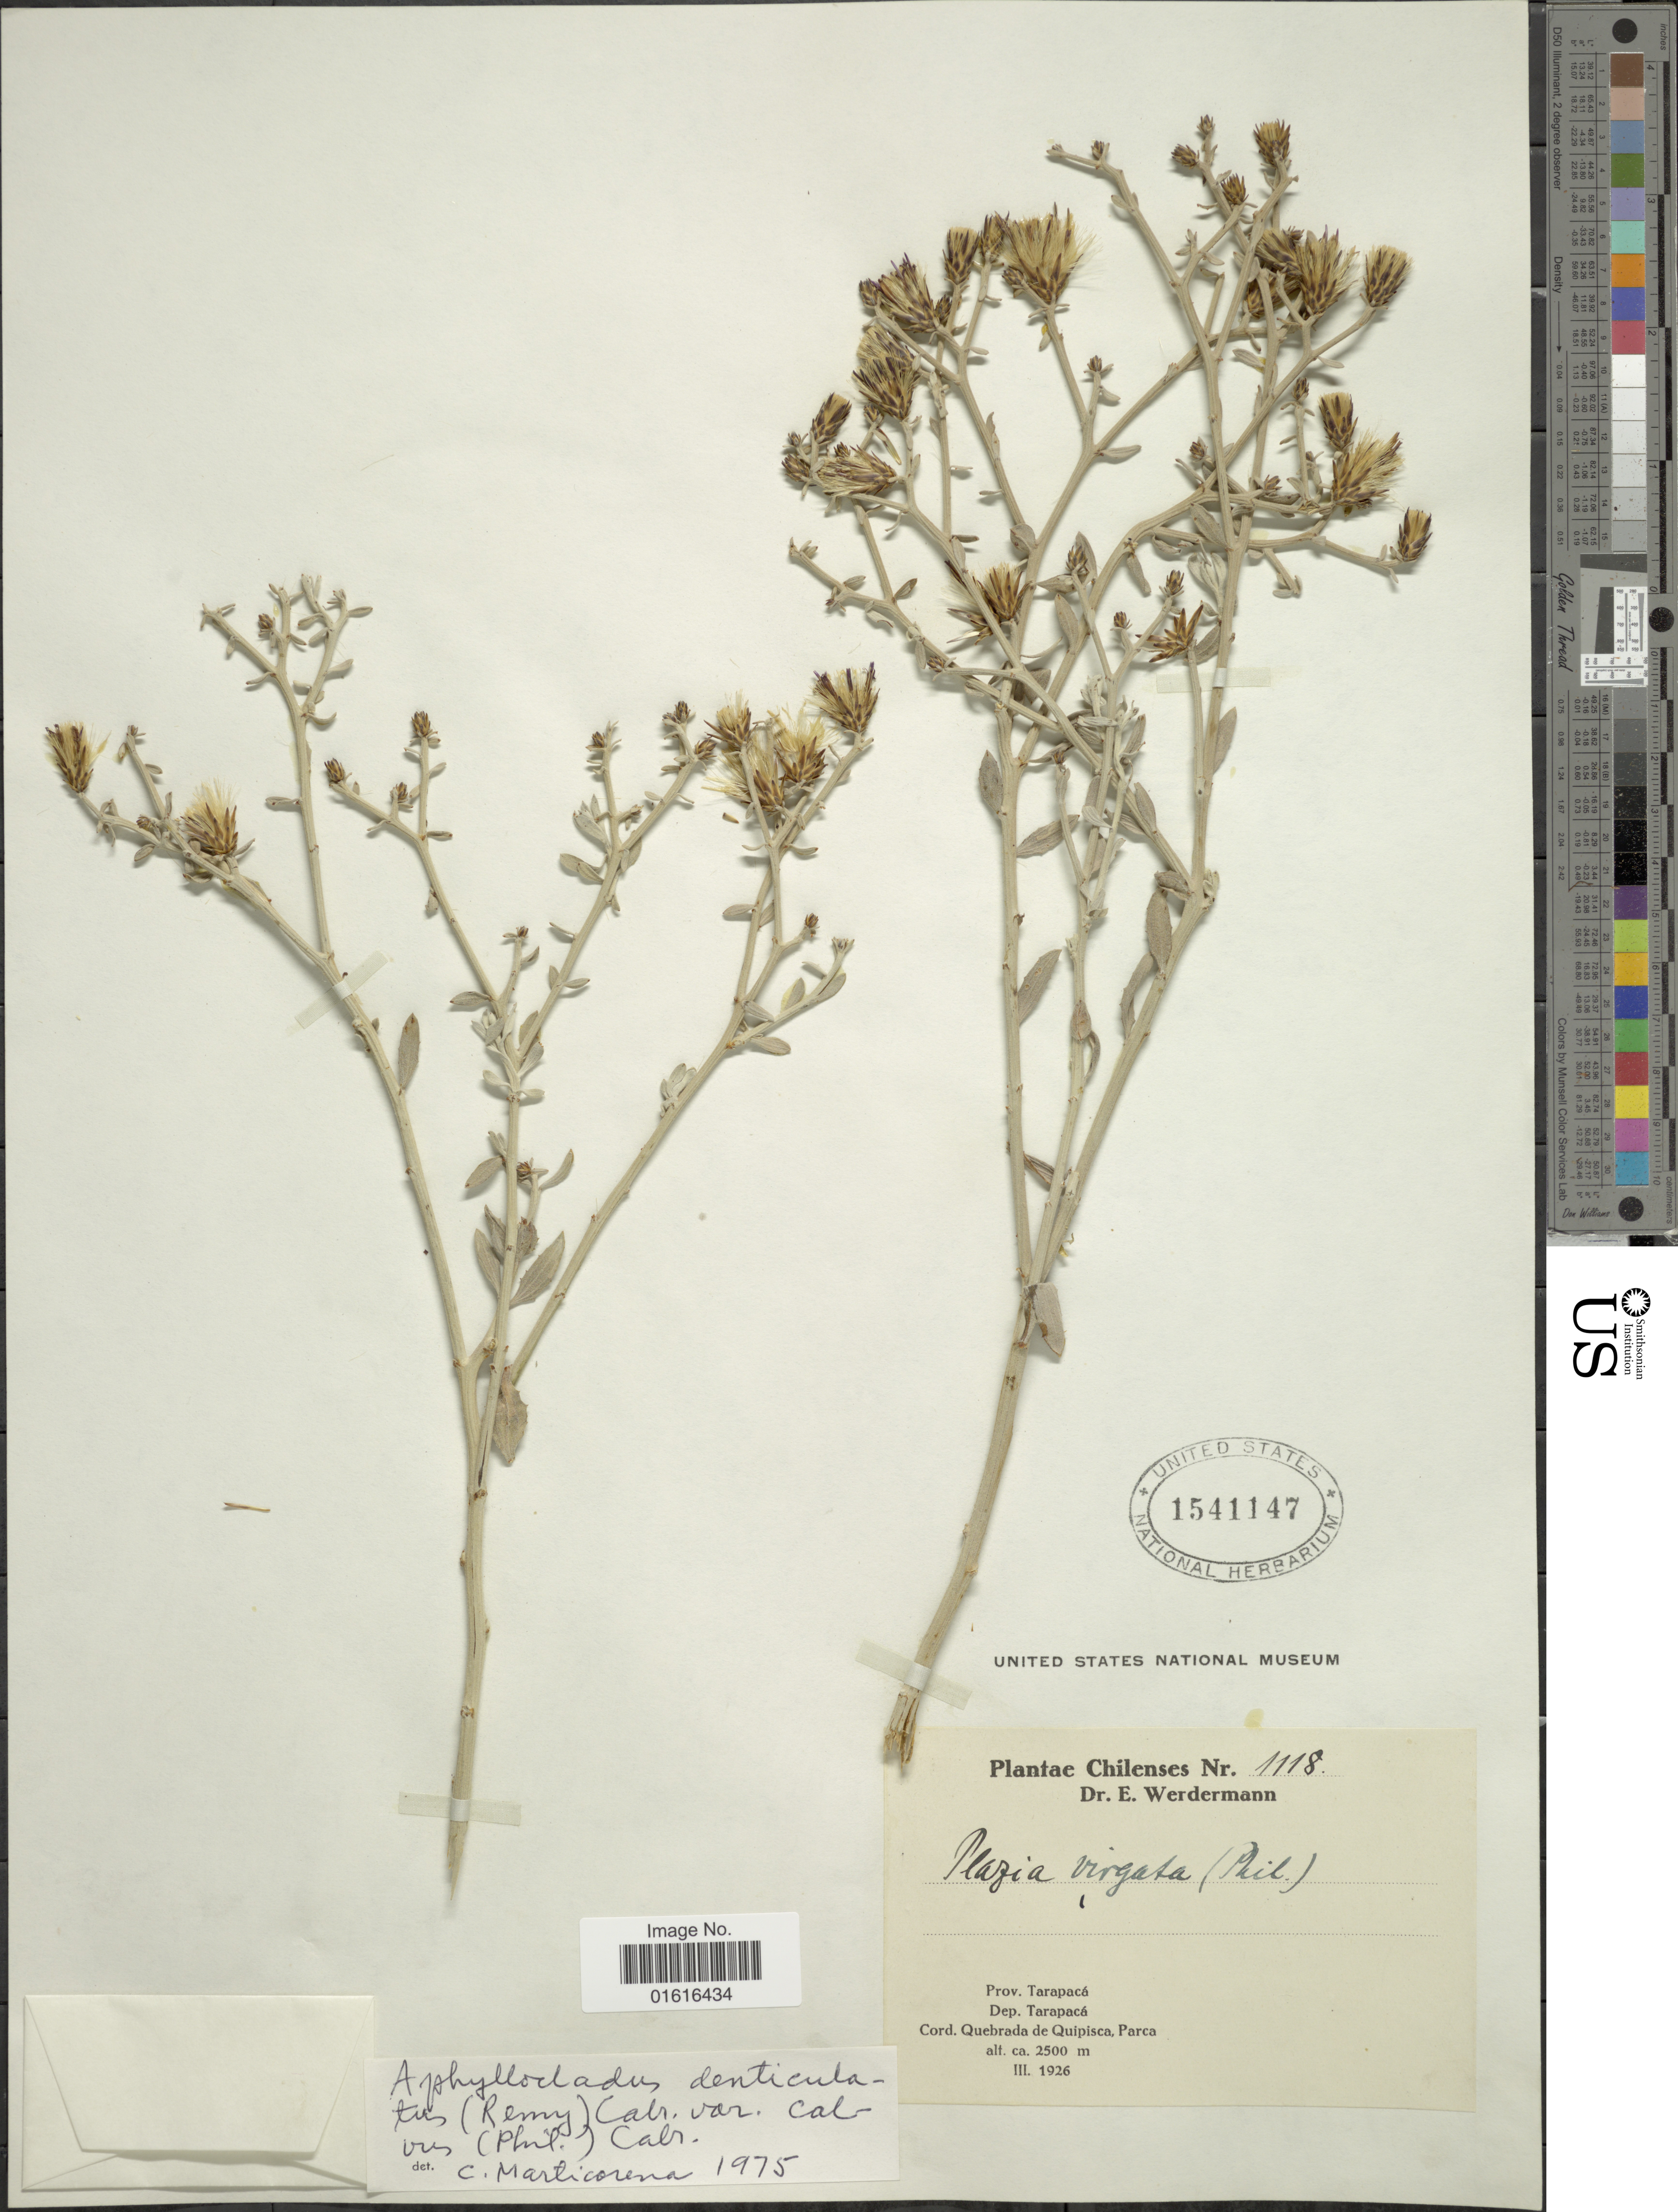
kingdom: Plantae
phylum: Tracheophyta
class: Magnoliopsida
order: Asterales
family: Asteraceae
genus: Aphyllocladus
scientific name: Aphyllocladus denticulatus var. calvus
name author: (Phil.) Cabrera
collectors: E. Werdermann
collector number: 1118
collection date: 1926-03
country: Chile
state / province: Tarapacá (I)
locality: Prov. Tarapaca, Cord. Quebrada de Quipisca, Parca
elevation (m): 2500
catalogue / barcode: US 1541147